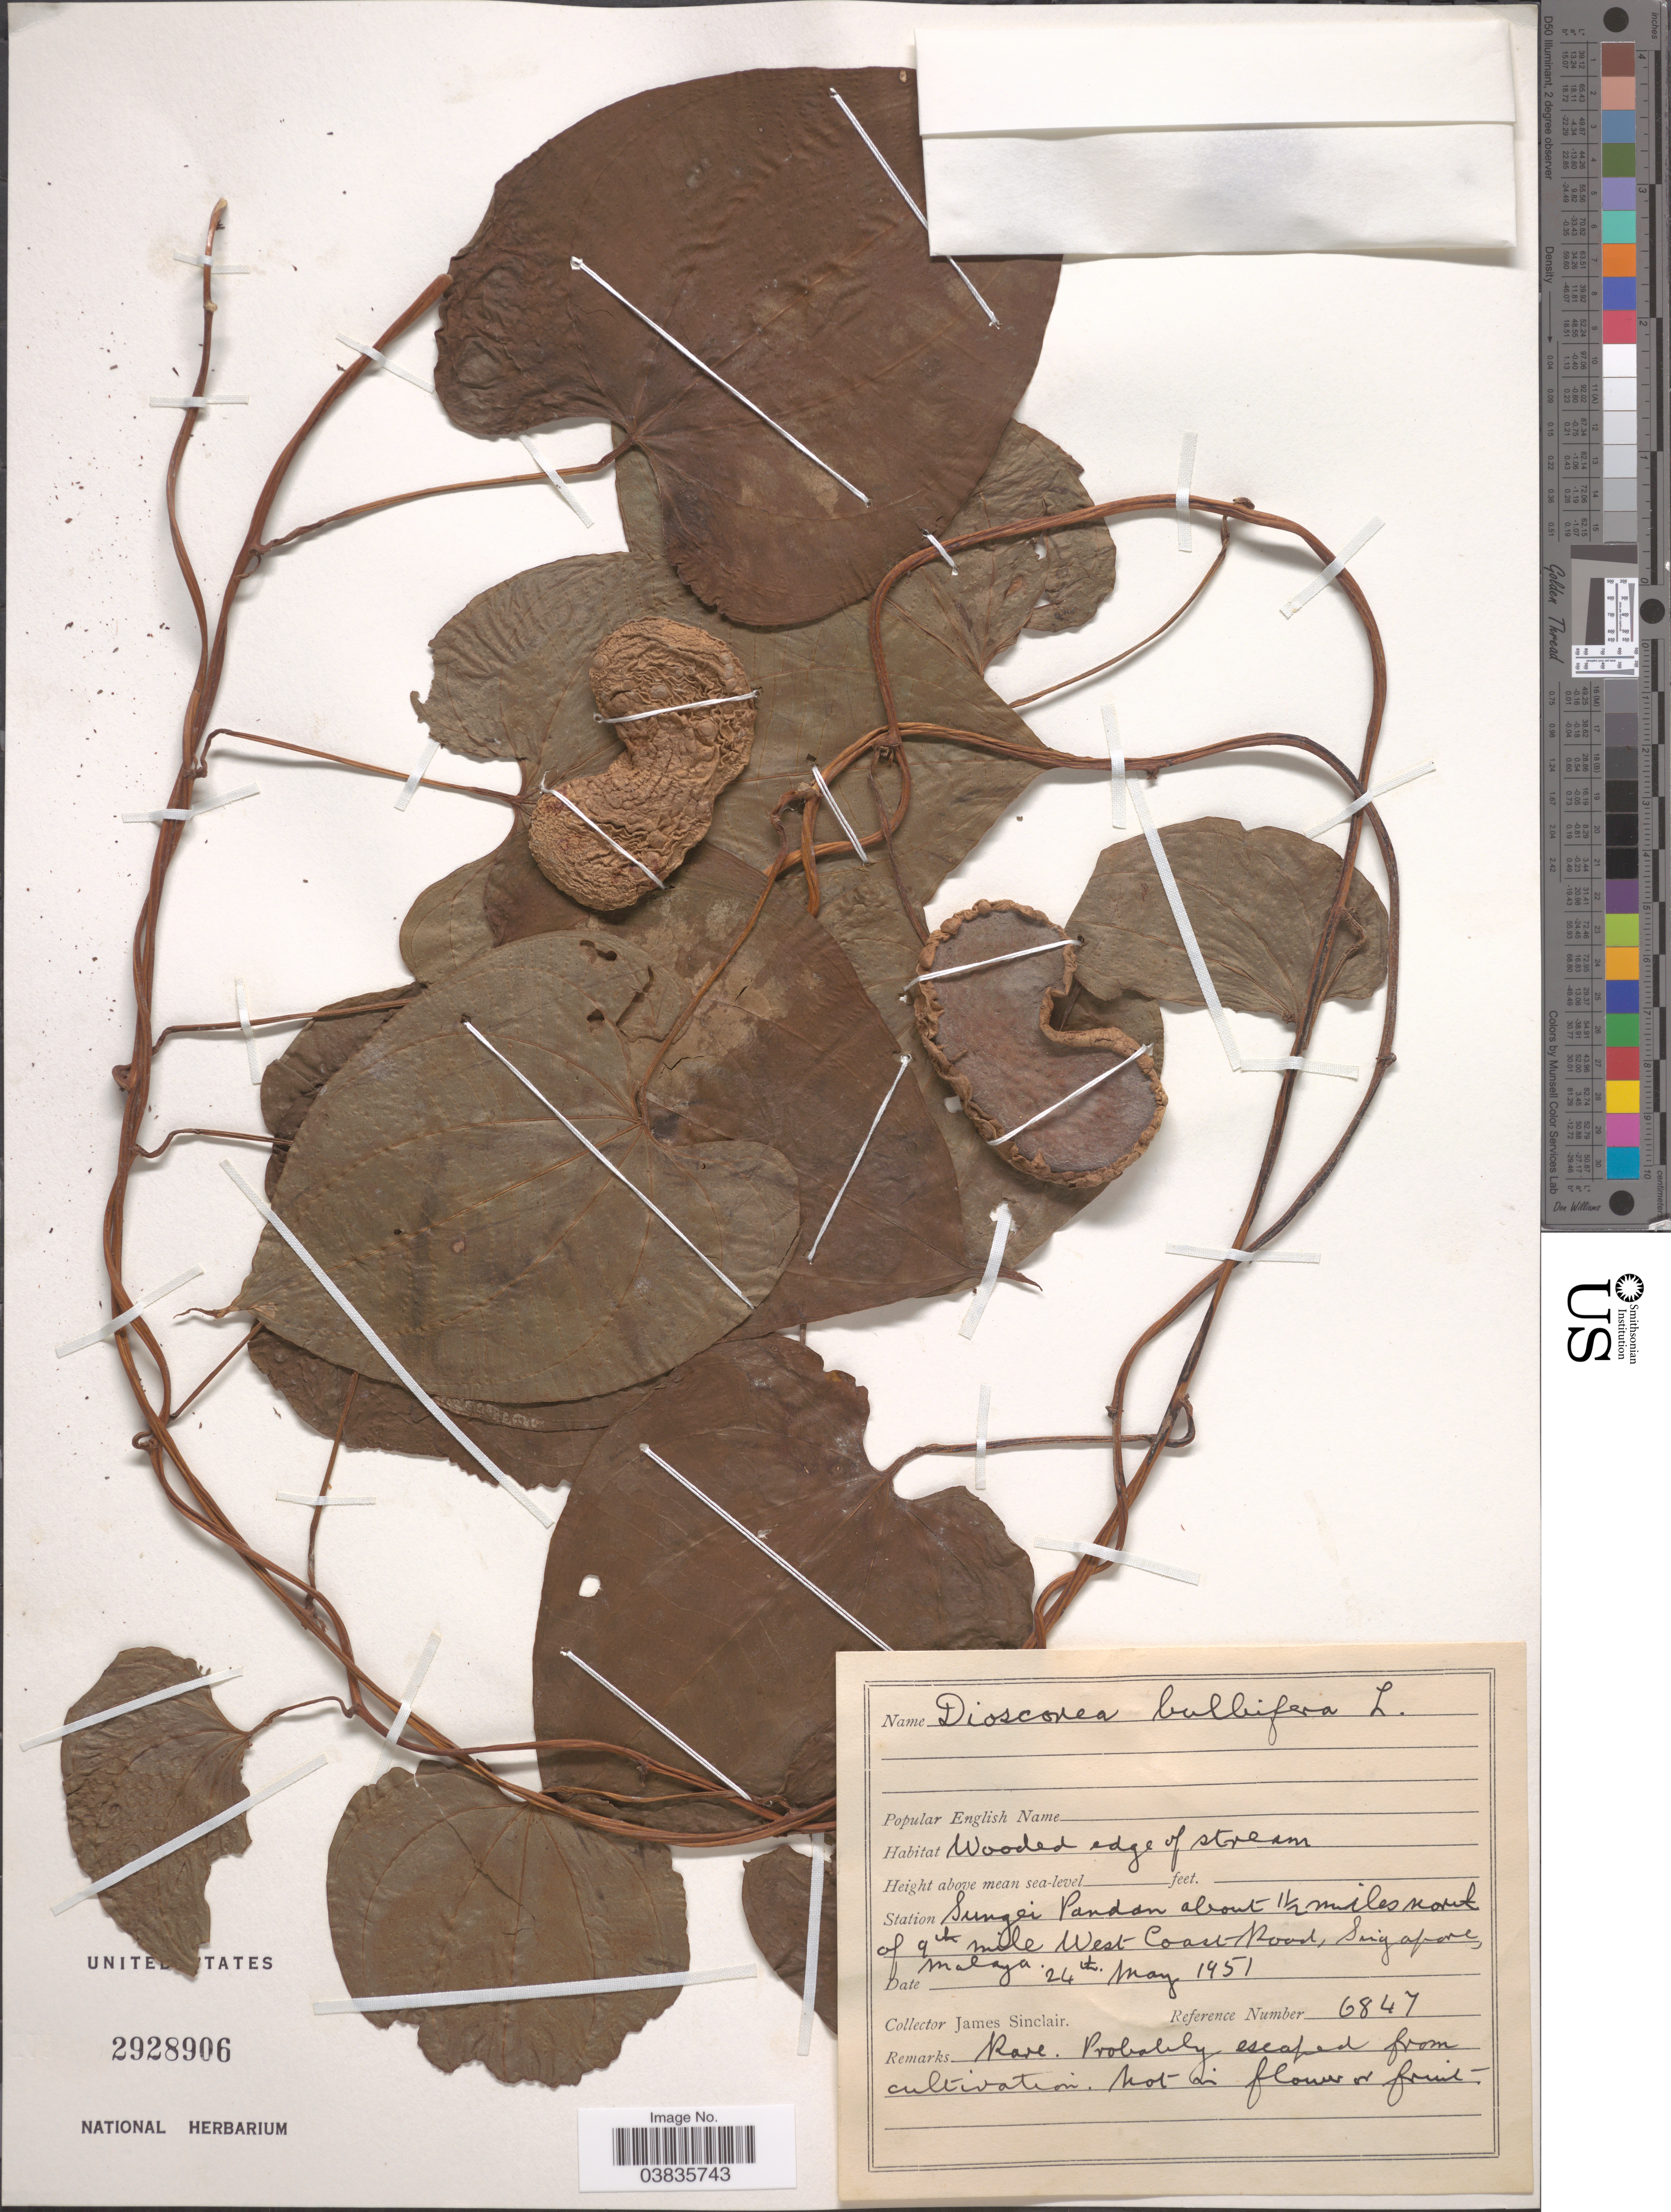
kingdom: Plantae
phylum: Tracheophyta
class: Liliopsida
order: Dioscoreales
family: Dioscoreaceae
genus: Dioscorea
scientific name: Dioscorea bulbifera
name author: L.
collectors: J. Sinclair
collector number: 6847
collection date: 1951-05-24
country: Singapore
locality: Station Sungei Pandan about 1½ miles north of 9th mile West Coast Road, Singapore, Malaya.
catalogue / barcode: US 2928906